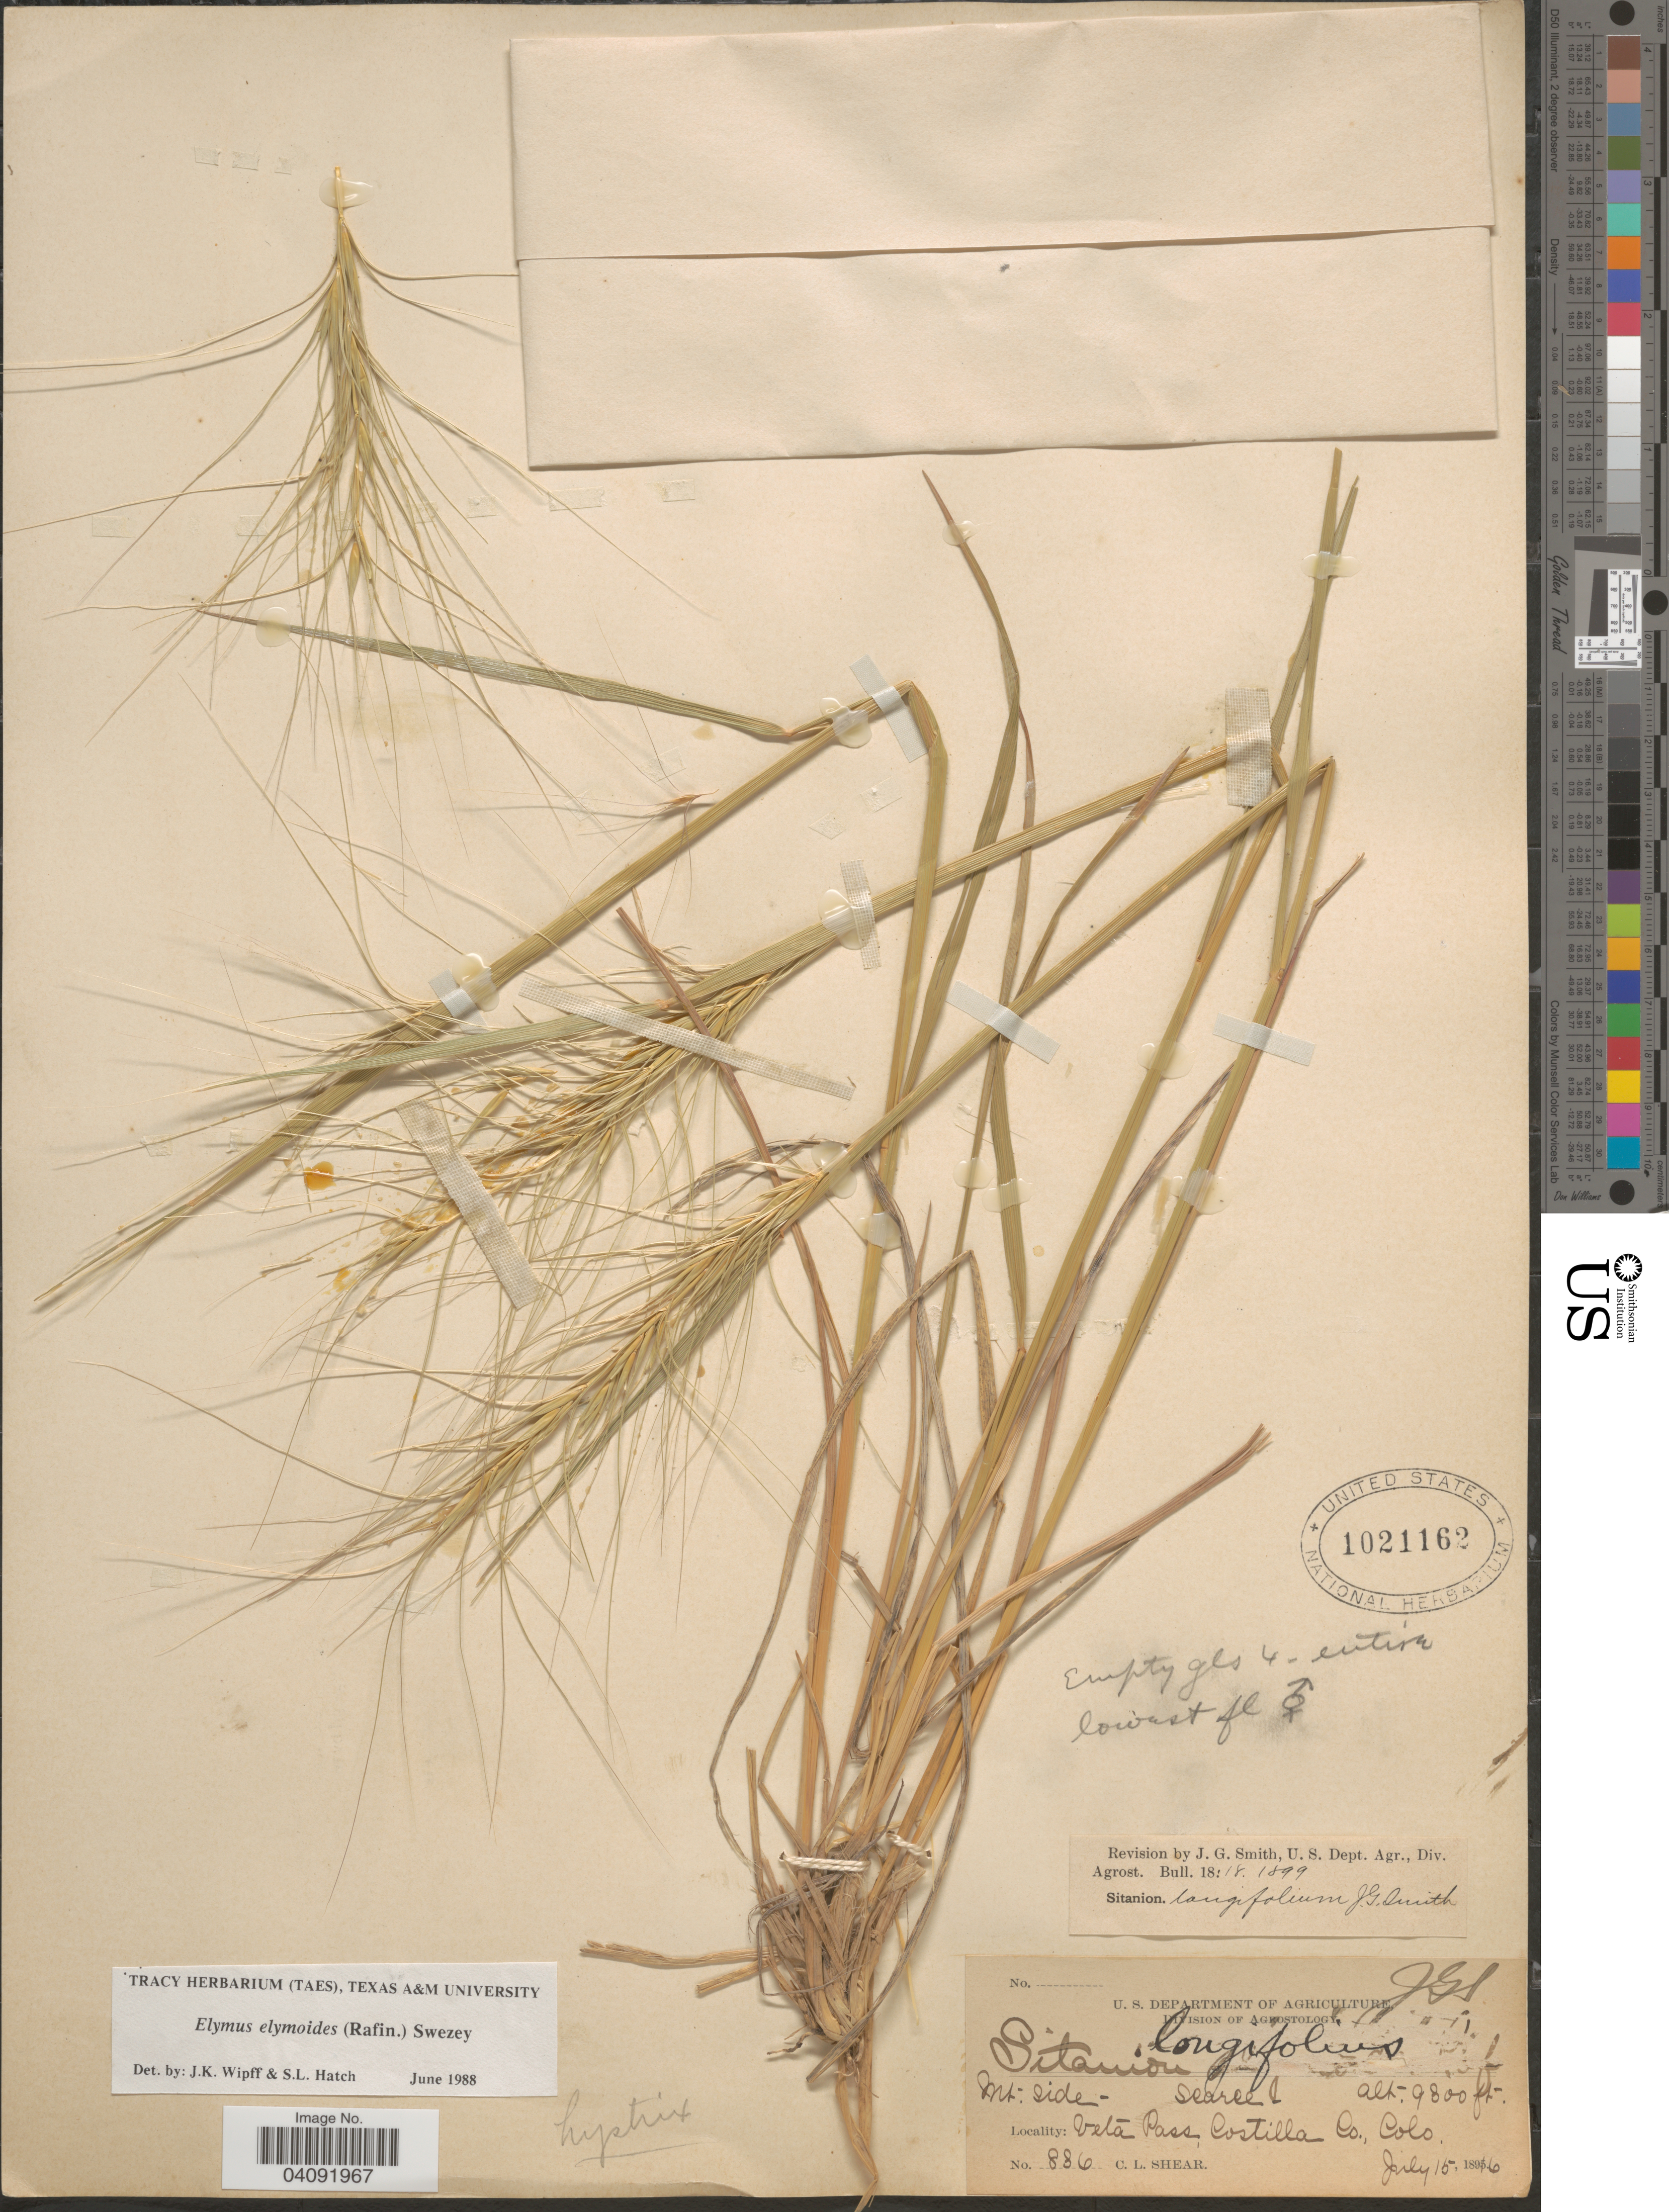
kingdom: Plantae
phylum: Tracheophyta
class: Liliopsida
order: Poales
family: Poaceae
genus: Elymus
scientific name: Elymus elymoides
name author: (Raf.) Swezey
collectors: C. L. Shear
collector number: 836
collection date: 1896-07-15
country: United States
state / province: Colorado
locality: Veta Pass, Costilla Co.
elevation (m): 2987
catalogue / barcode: US 1021162